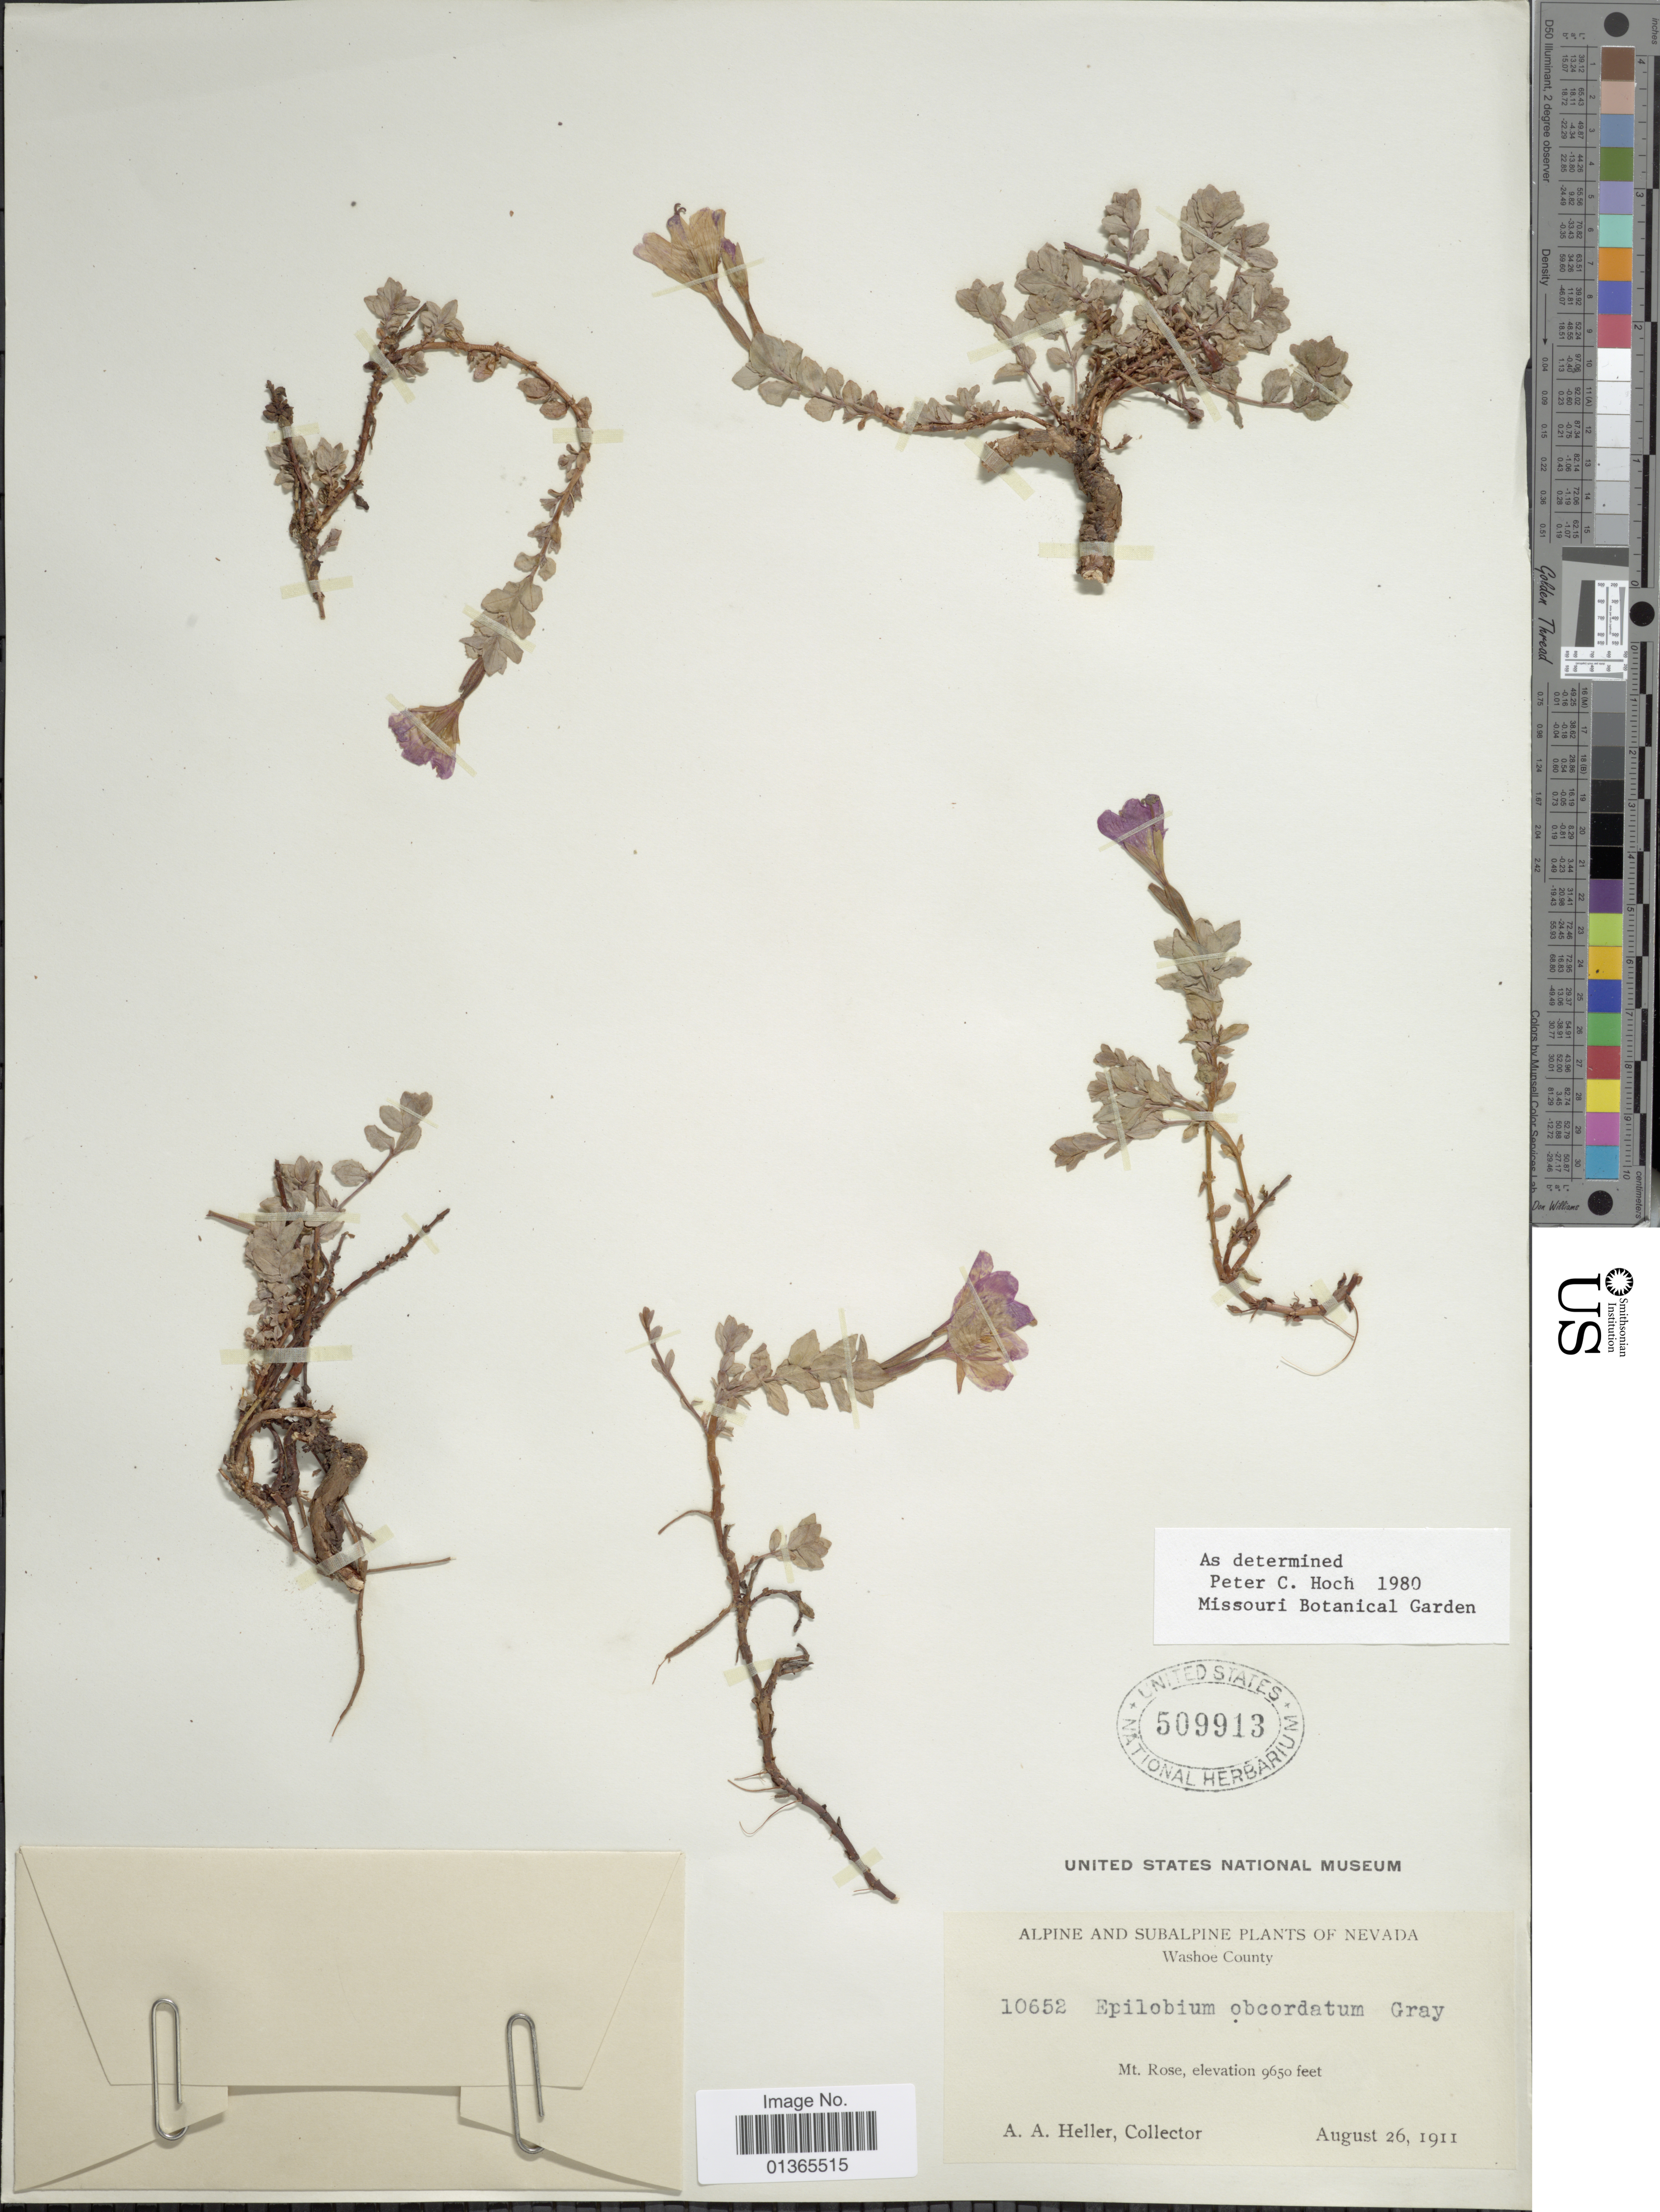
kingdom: Plantae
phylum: Tracheophyta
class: Magnoliopsida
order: Myrtales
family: Onagraceae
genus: Epilobium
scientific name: Epilobium obcordatum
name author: A. Gray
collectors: A. A. Heller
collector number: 10652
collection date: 1911-08-26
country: United States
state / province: Nevada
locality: Washoe county. Mt. Rose.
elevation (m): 2941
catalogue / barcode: US 509913